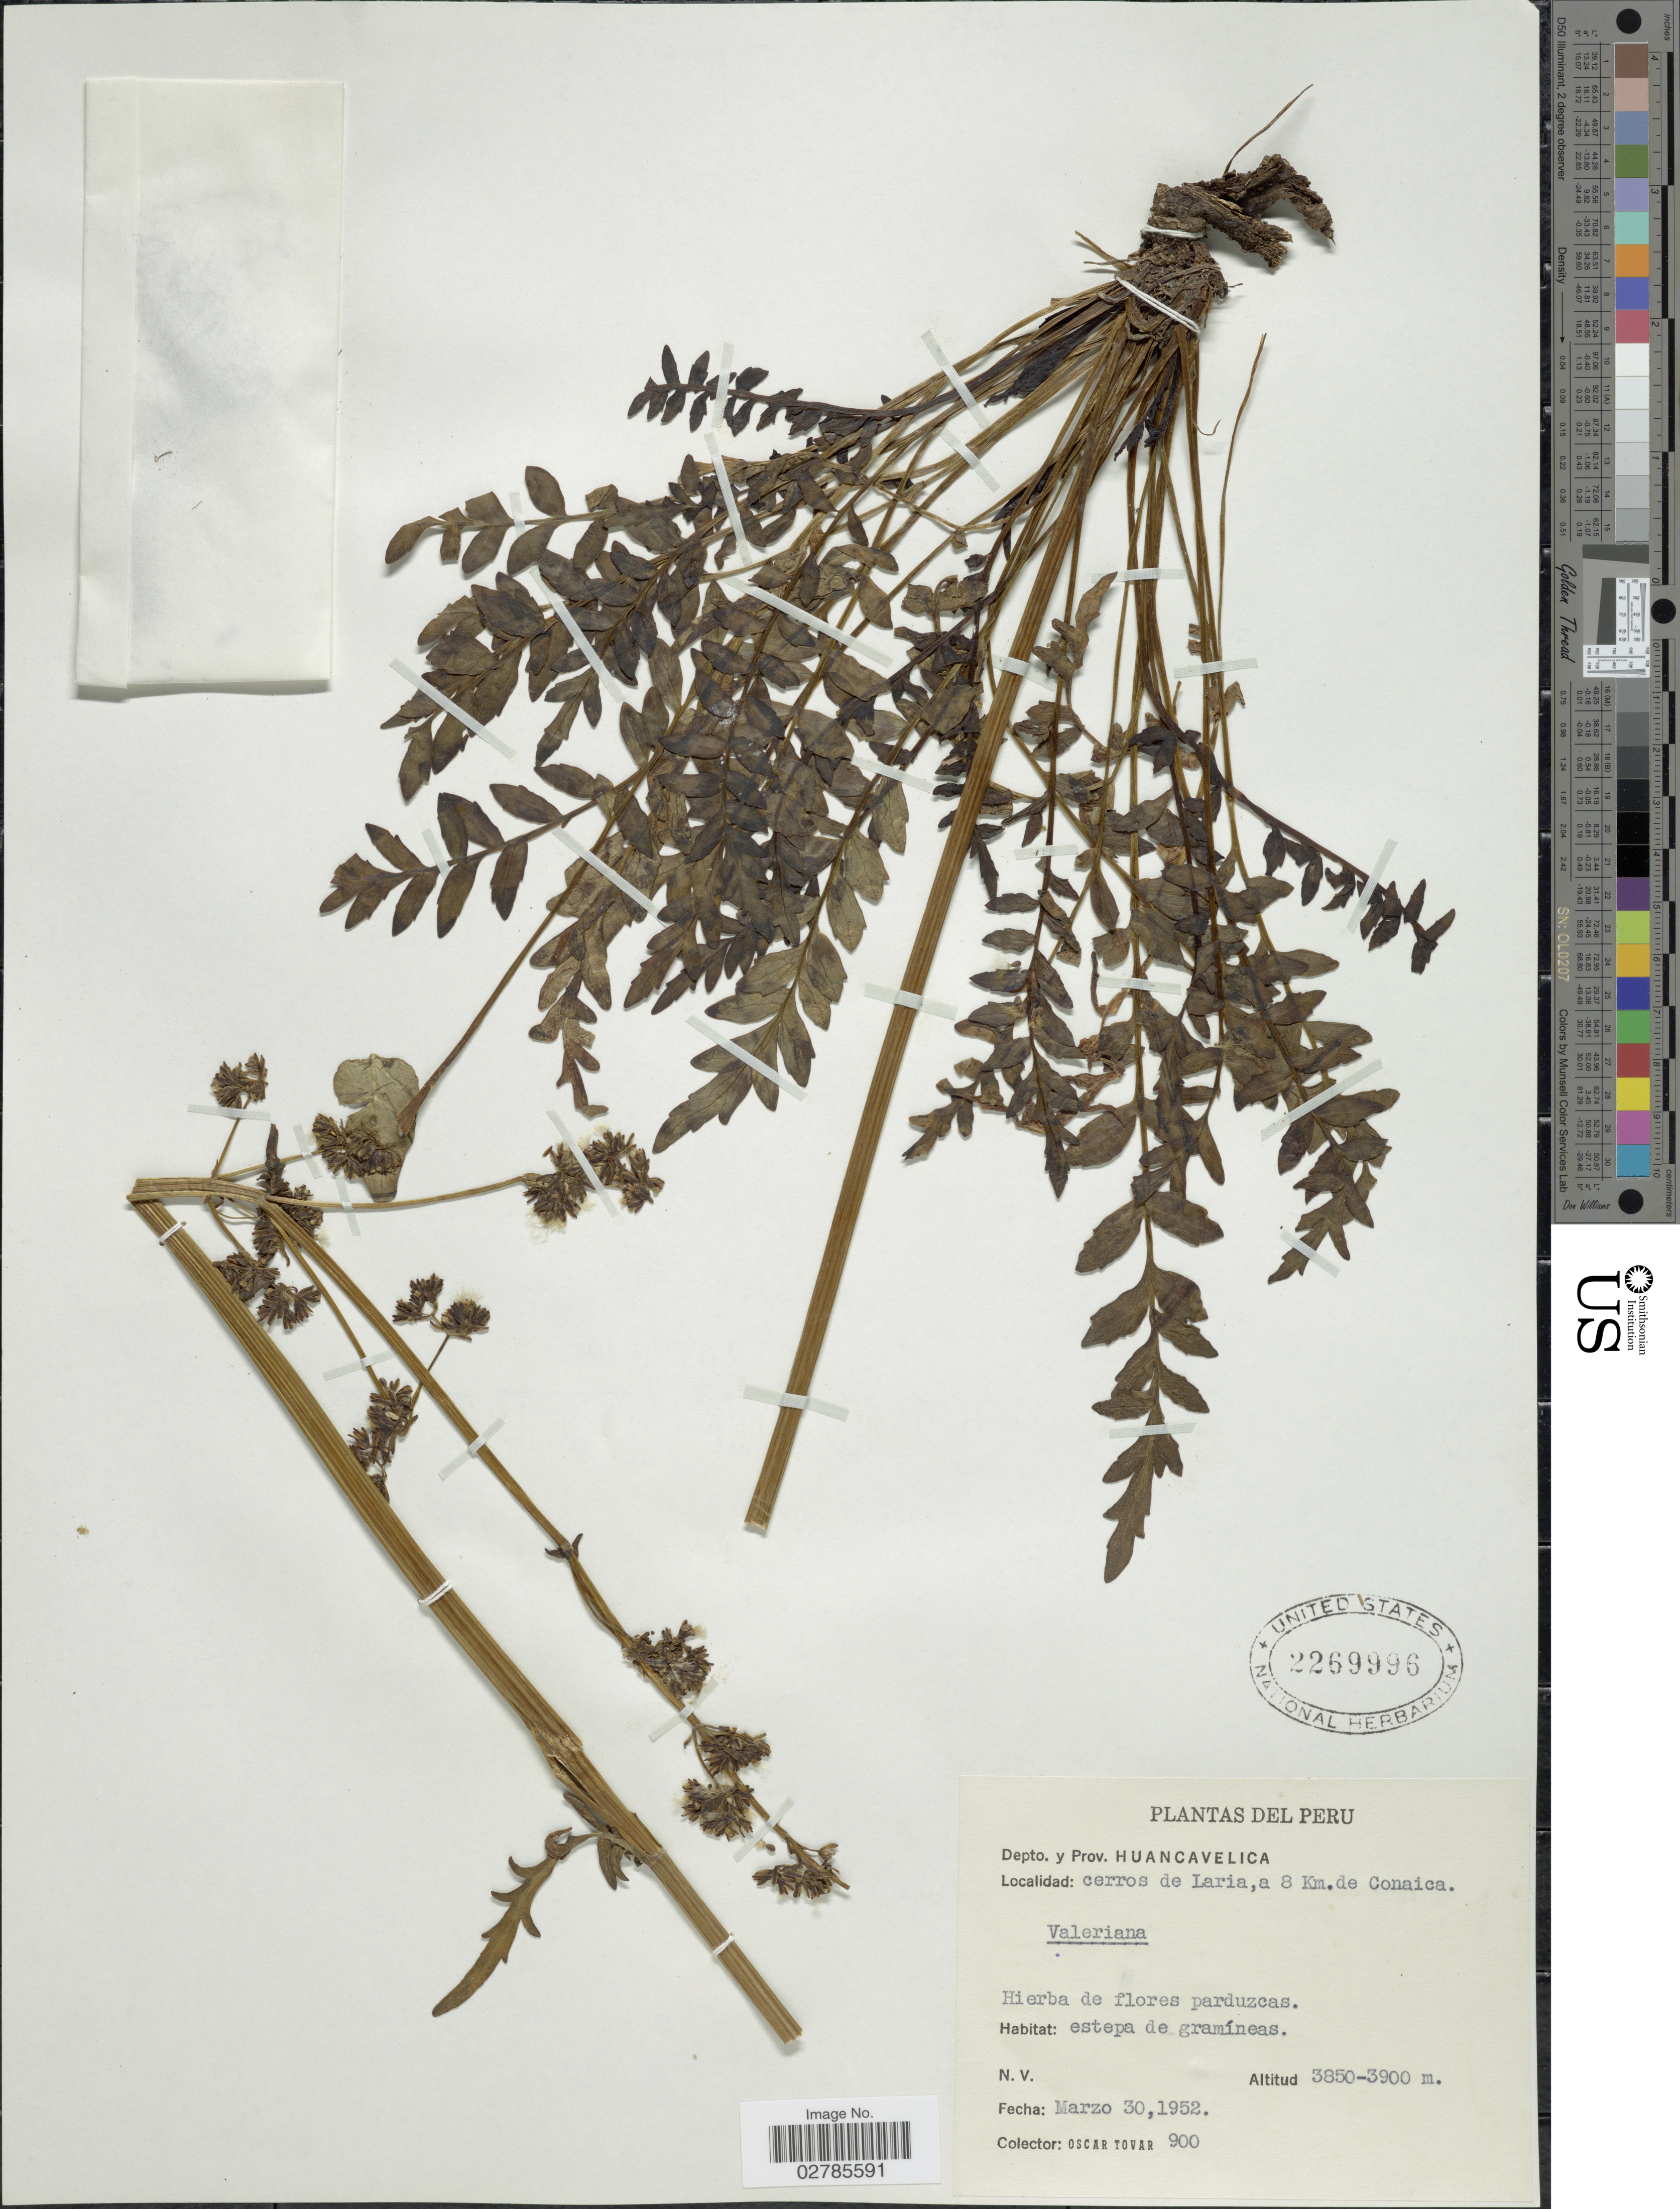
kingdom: Plantae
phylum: Tracheophyta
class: Magnoliopsida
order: Dipsacales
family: Caprifoliaceae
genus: Valeriana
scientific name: Valeriana sp.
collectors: Ó. Tovar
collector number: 900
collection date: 1952-03-30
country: Peru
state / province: Huancavelica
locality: Depto. y Prov. Huancavelica, cerros de Laria, a 8 Km. de Conaica.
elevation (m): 3850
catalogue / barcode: US 2269996